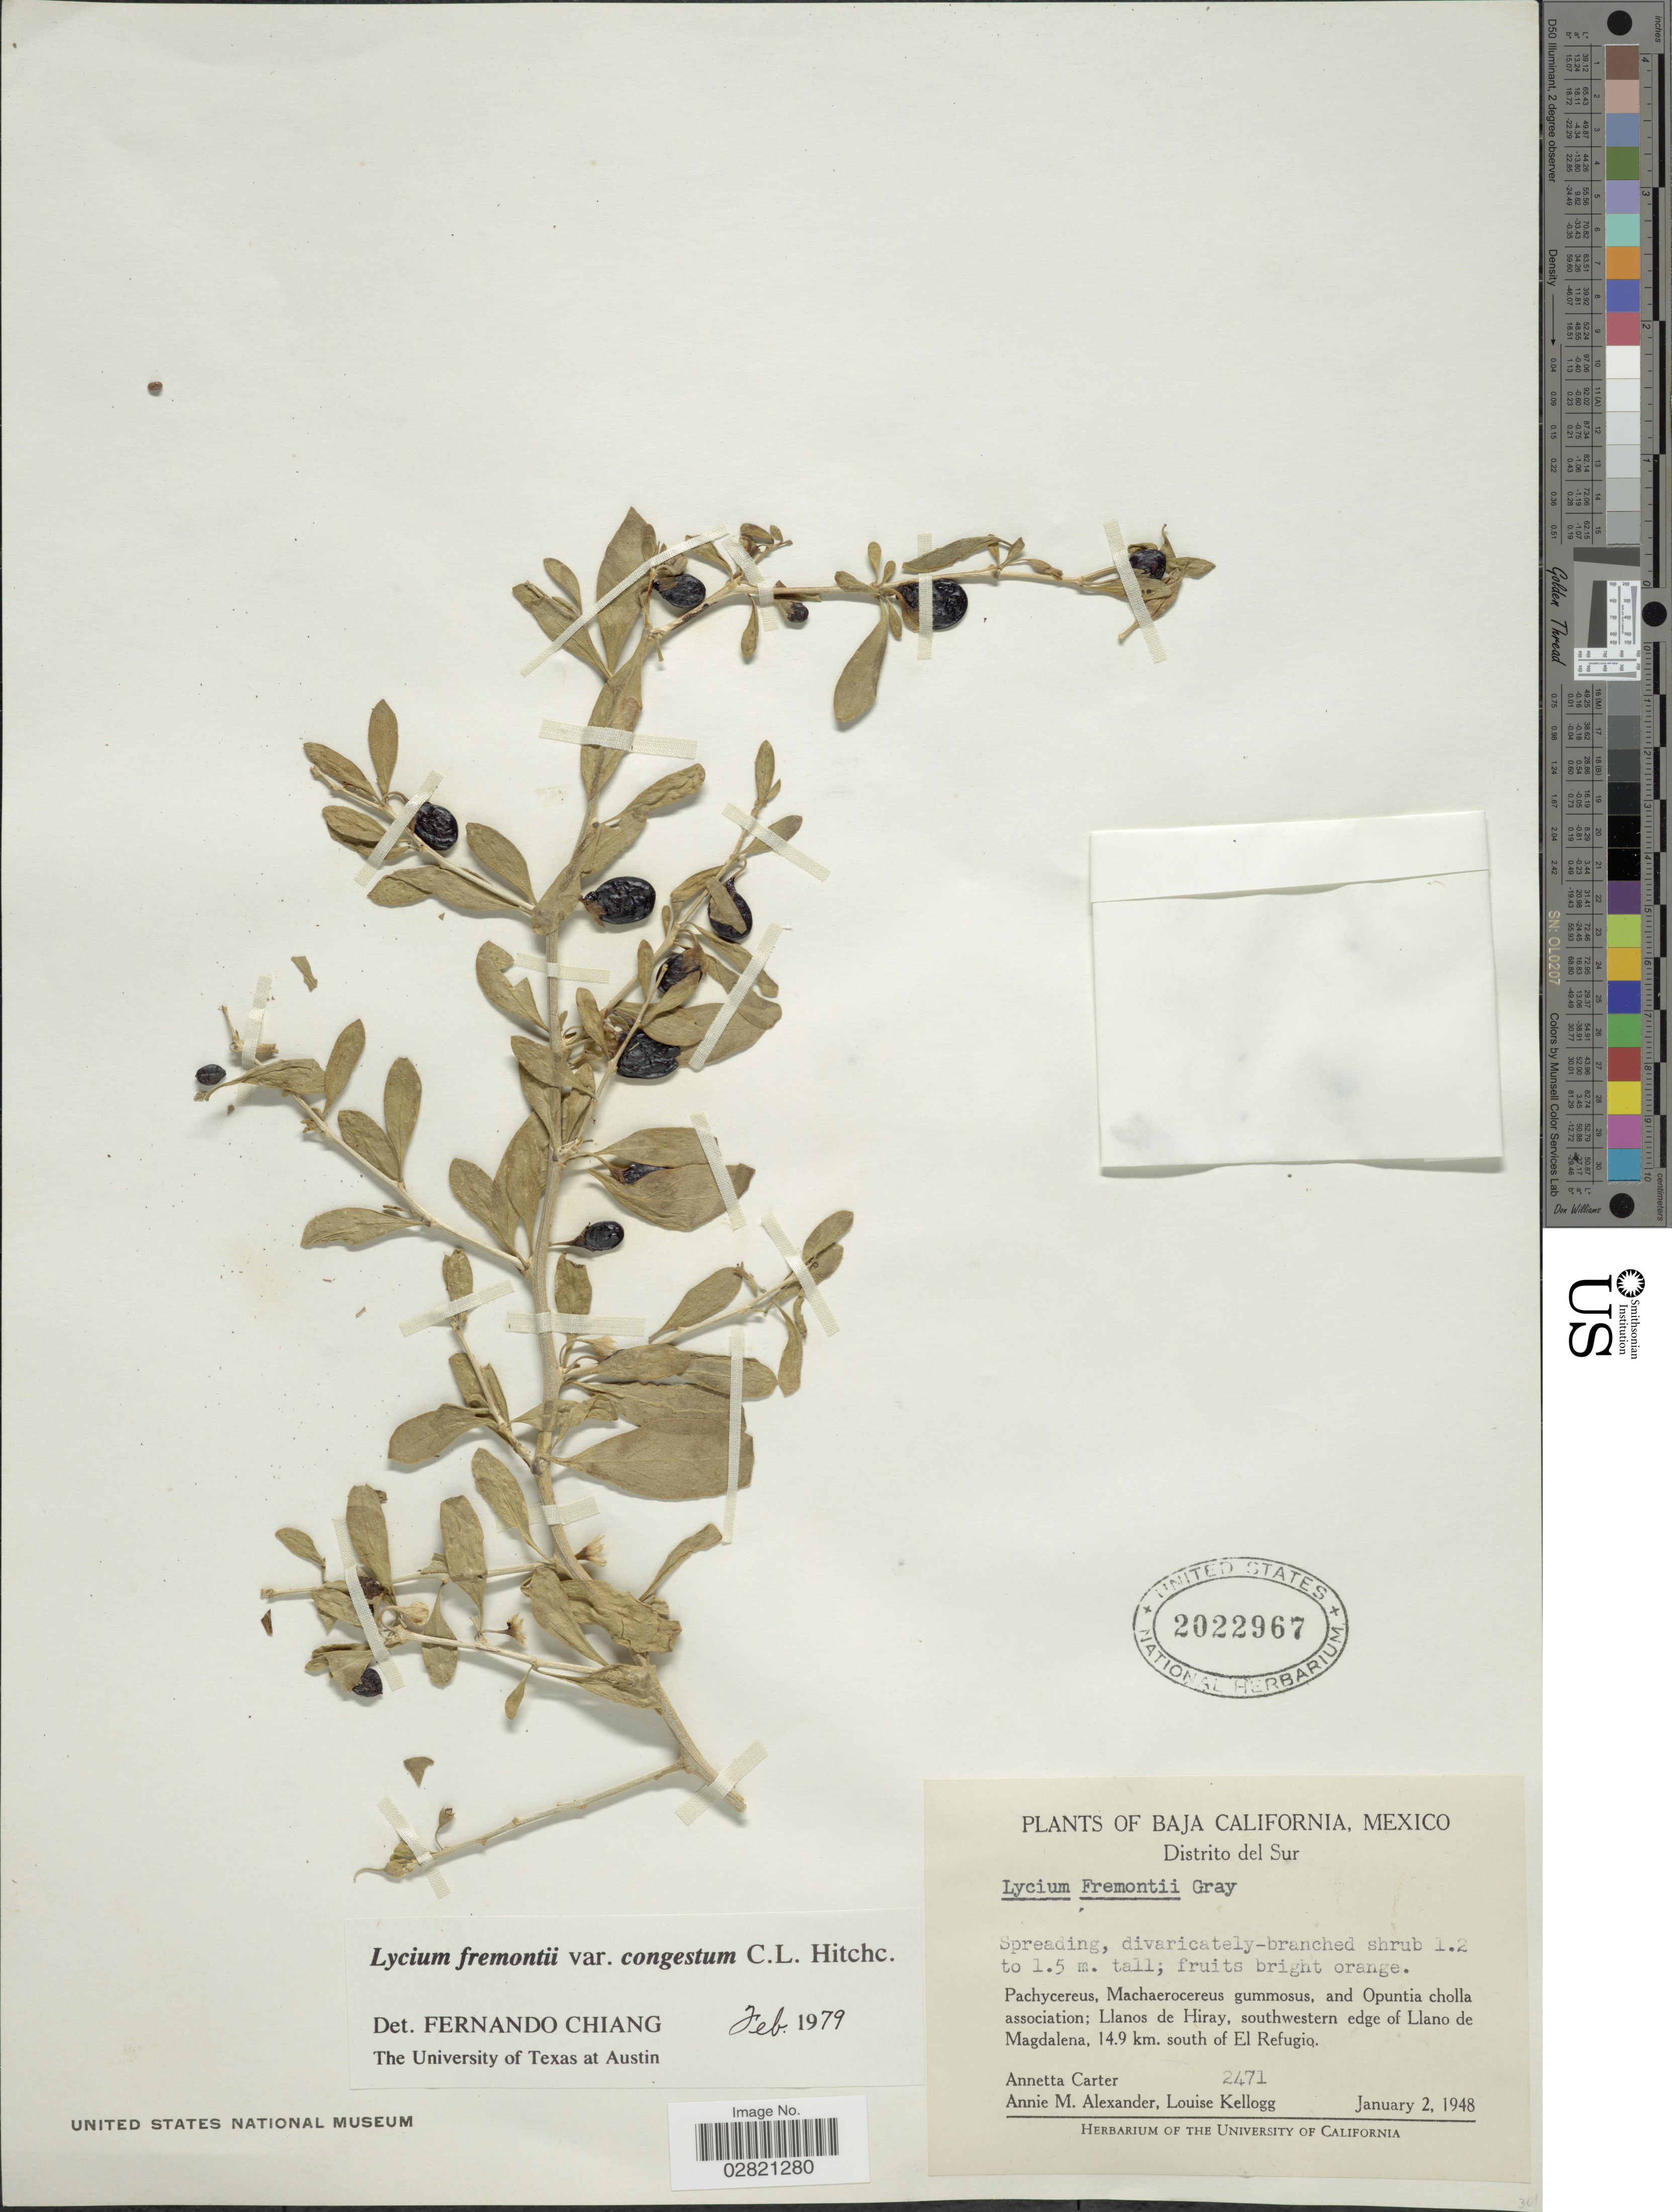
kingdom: Plantae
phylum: Tracheophyta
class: Magnoliopsida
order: Solanales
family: Solanaceae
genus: Lycium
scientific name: Lycium fremontii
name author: A. Gray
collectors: A. Carter, A. M. Alexander & L. Kellogg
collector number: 2471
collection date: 1948-01-02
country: Mexico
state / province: Baja California Sur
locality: Distrito del Sur, Llanos de HIray, southwestern edge of Llano de Magdalena, 14.9 km. south of El Refugio.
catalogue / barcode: US 2022967